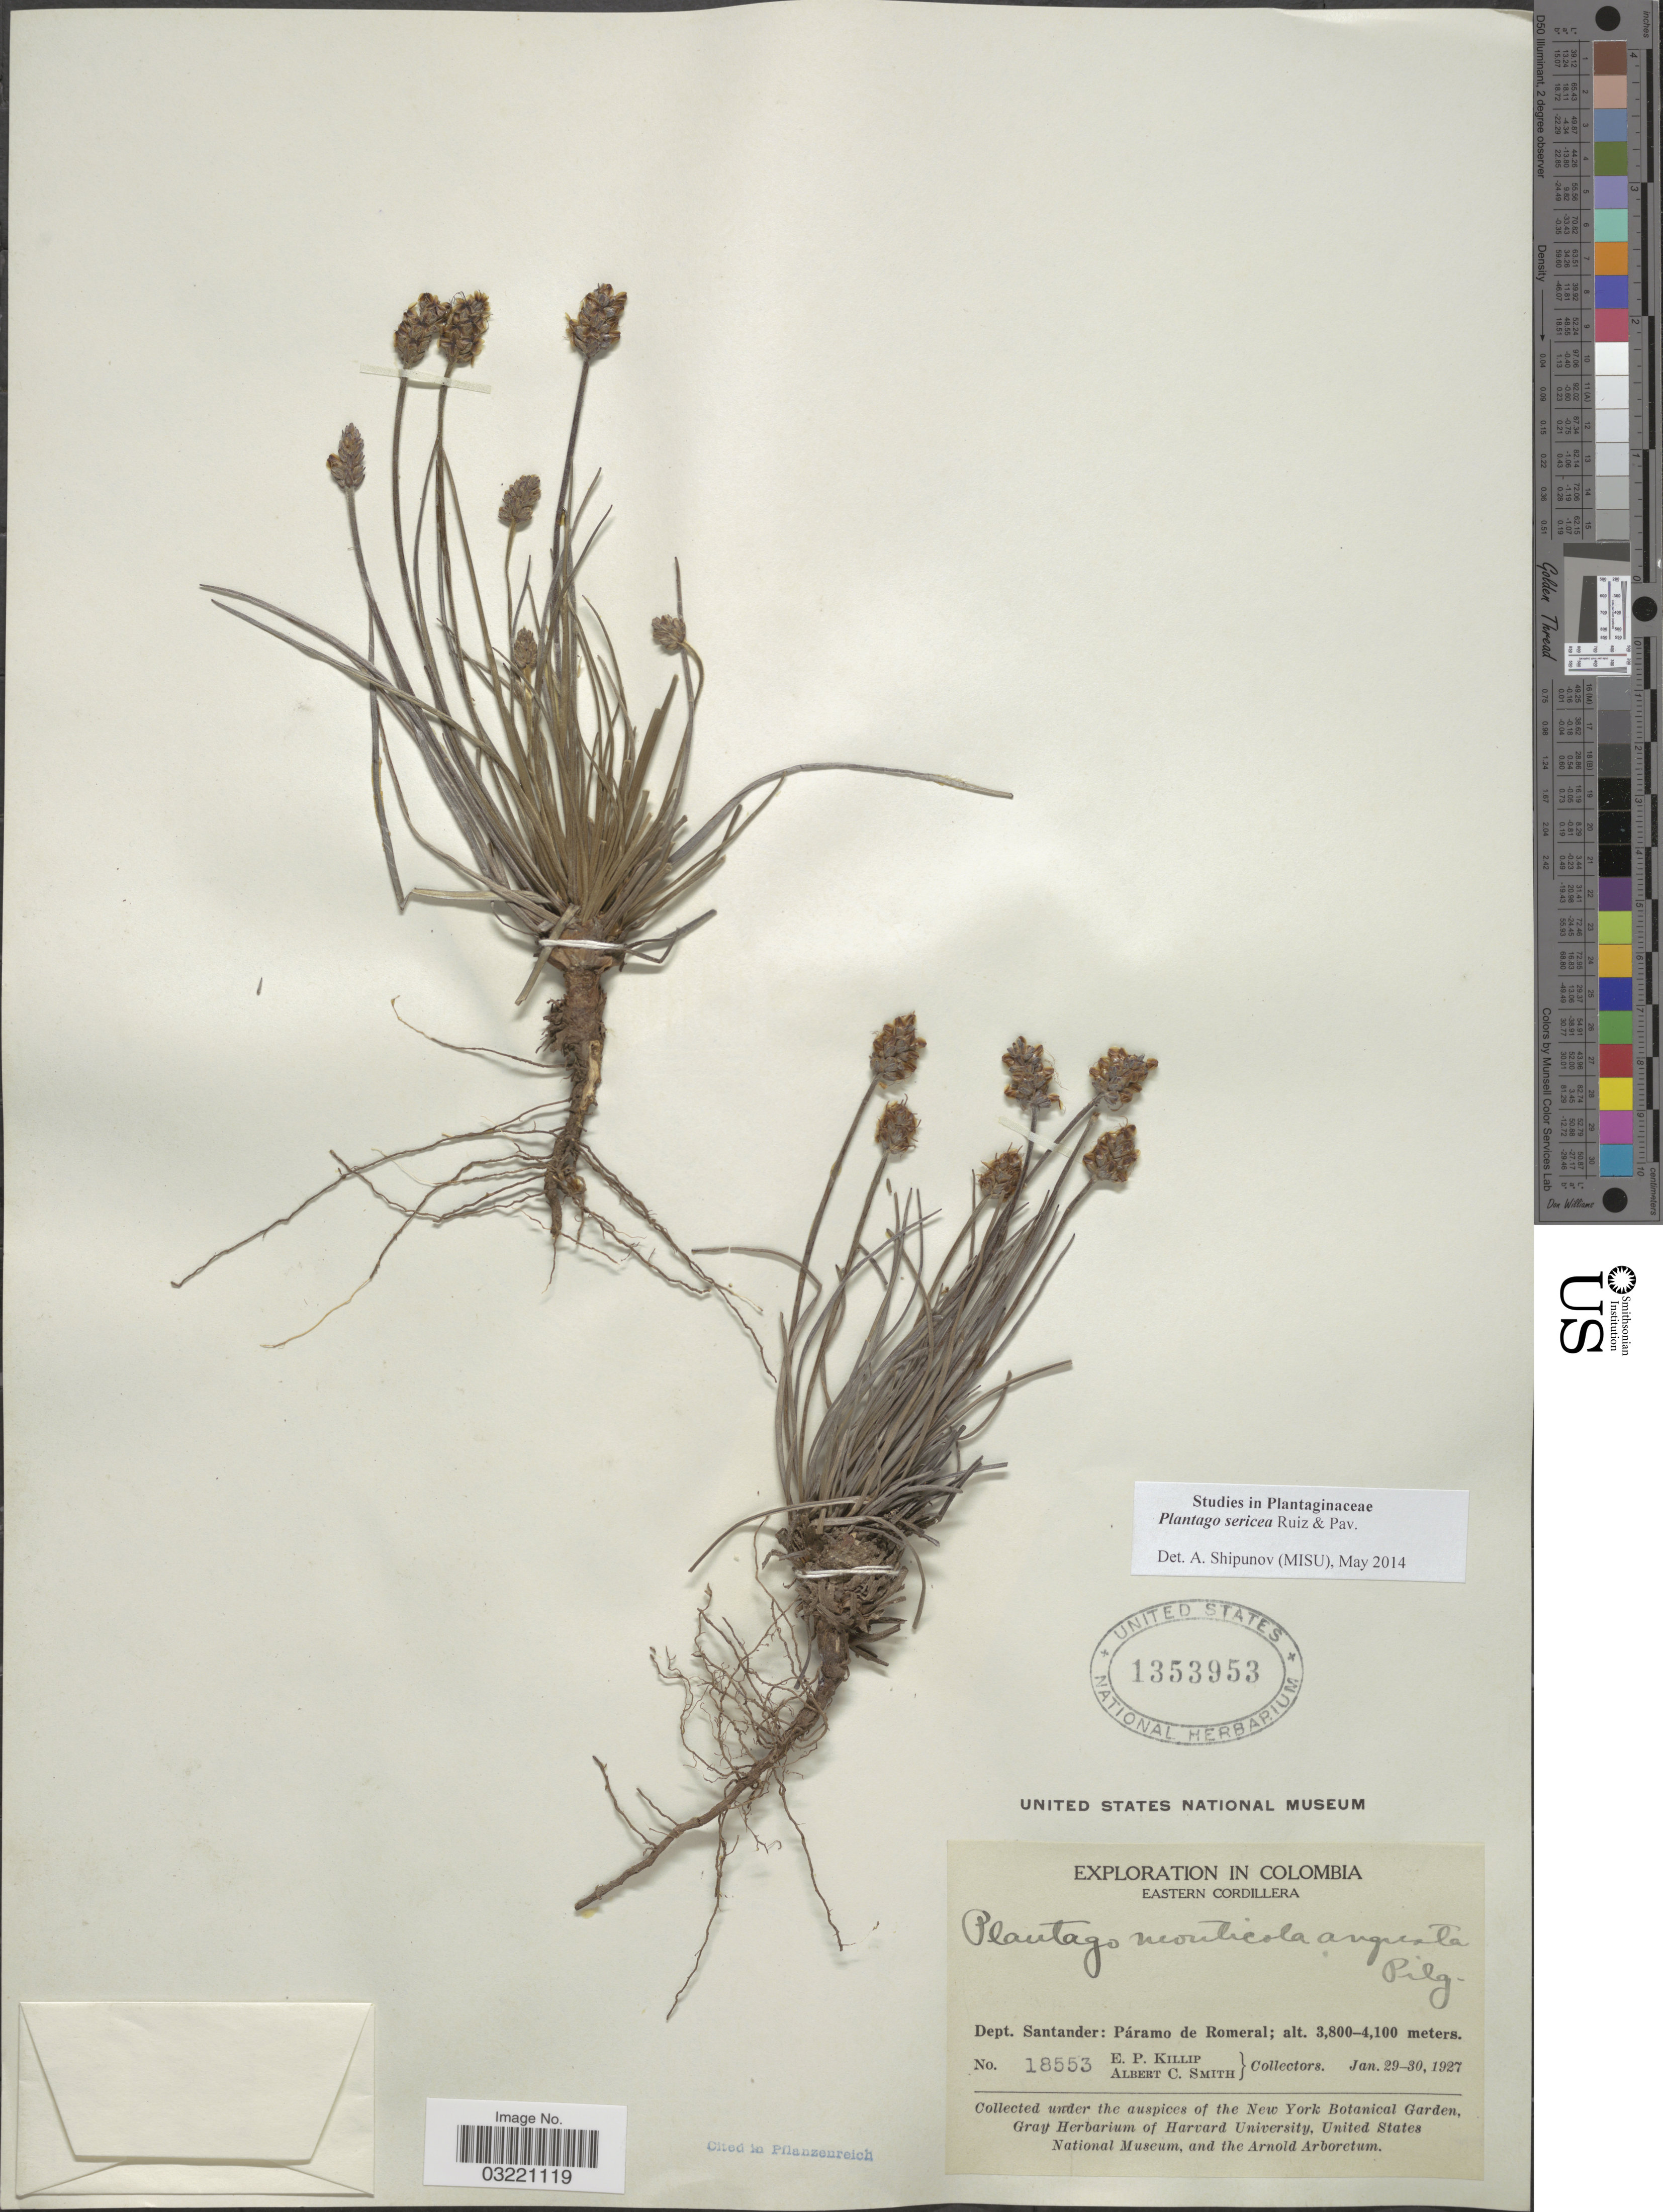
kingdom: Plantae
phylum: Tracheophyta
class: Magnoliopsida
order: Lamiales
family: Plantaginaceae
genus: Plantago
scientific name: Plantago sericea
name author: Ruiz & Pav.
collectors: E. P. Killip & A. C. Smith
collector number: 18553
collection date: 1927-01-29/1927-01-30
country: Colombia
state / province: Santander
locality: Eastern Cordillera. Dept. Santander: Páramo de Romeral.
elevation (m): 3800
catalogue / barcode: US 1353953